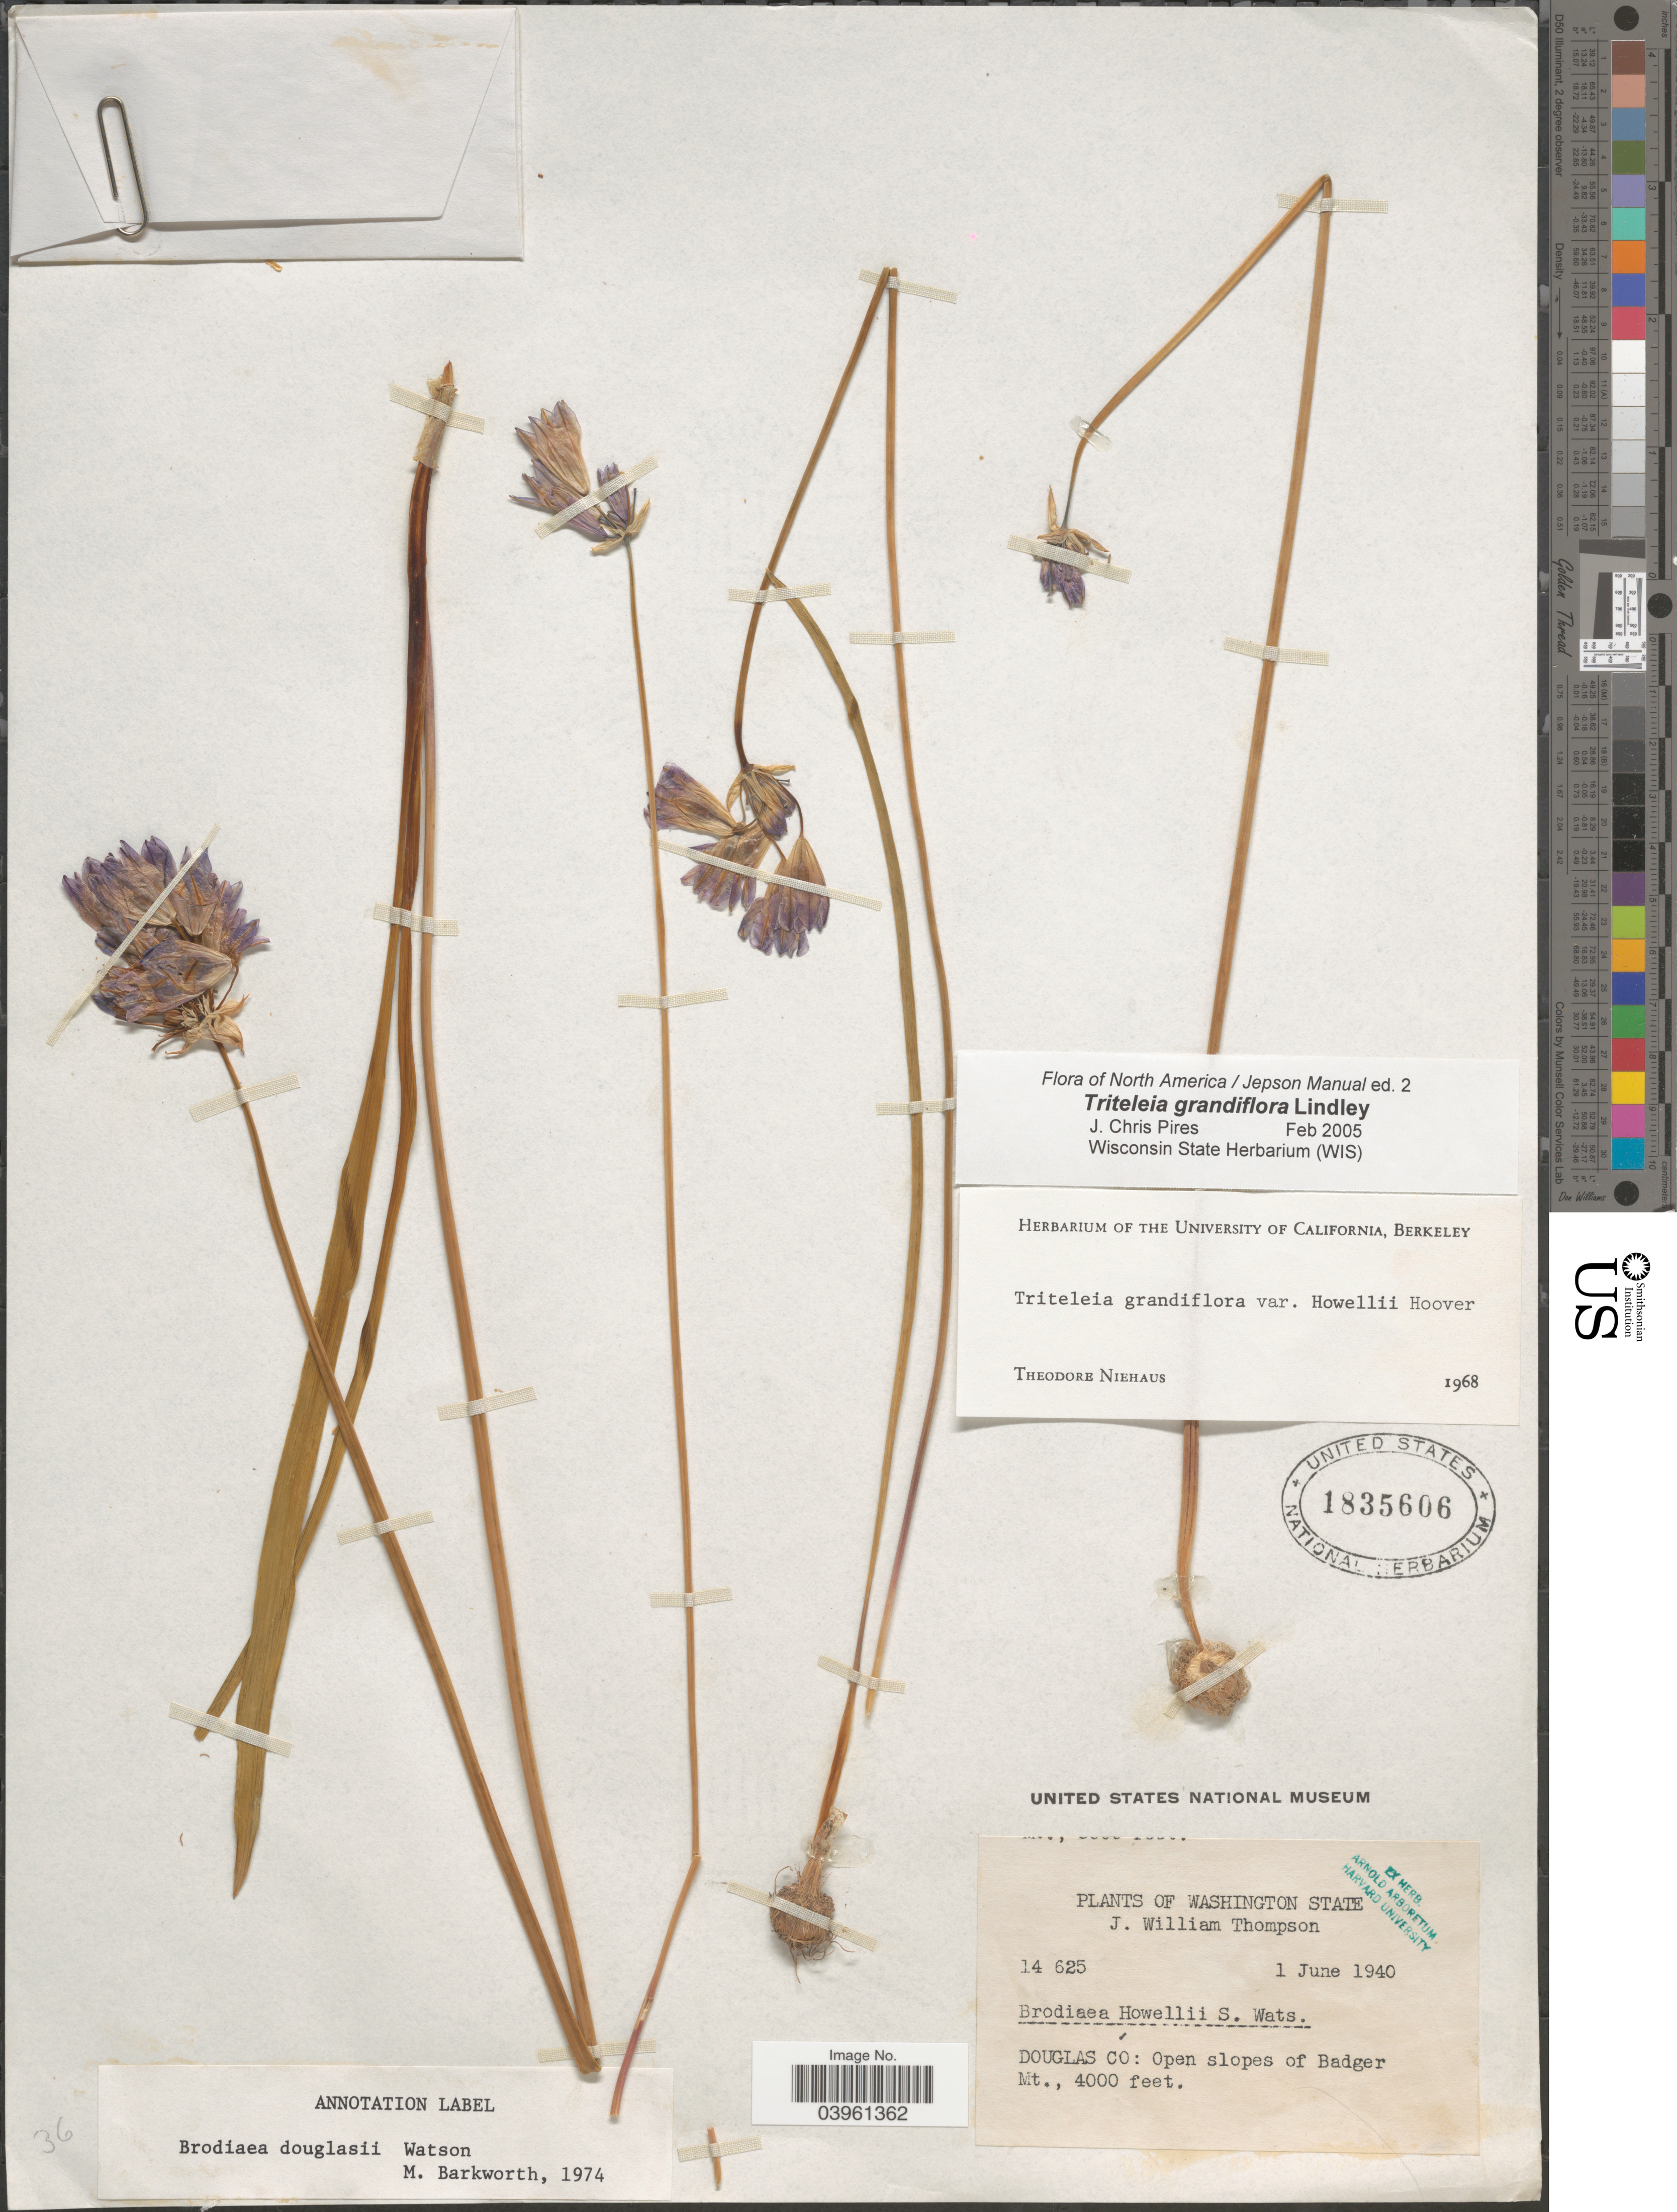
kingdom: Plantae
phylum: Tracheophyta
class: Liliopsida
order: Asparagales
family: Asparagaceae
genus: Triteleia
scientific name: Triteleia grandiflora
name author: Lindl.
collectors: J. W. Thompson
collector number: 14625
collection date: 1940-06-01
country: United States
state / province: Washington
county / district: Douglas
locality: Douglas Co: Open slopes of Badger Mt.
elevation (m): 1219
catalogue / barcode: US 1835606